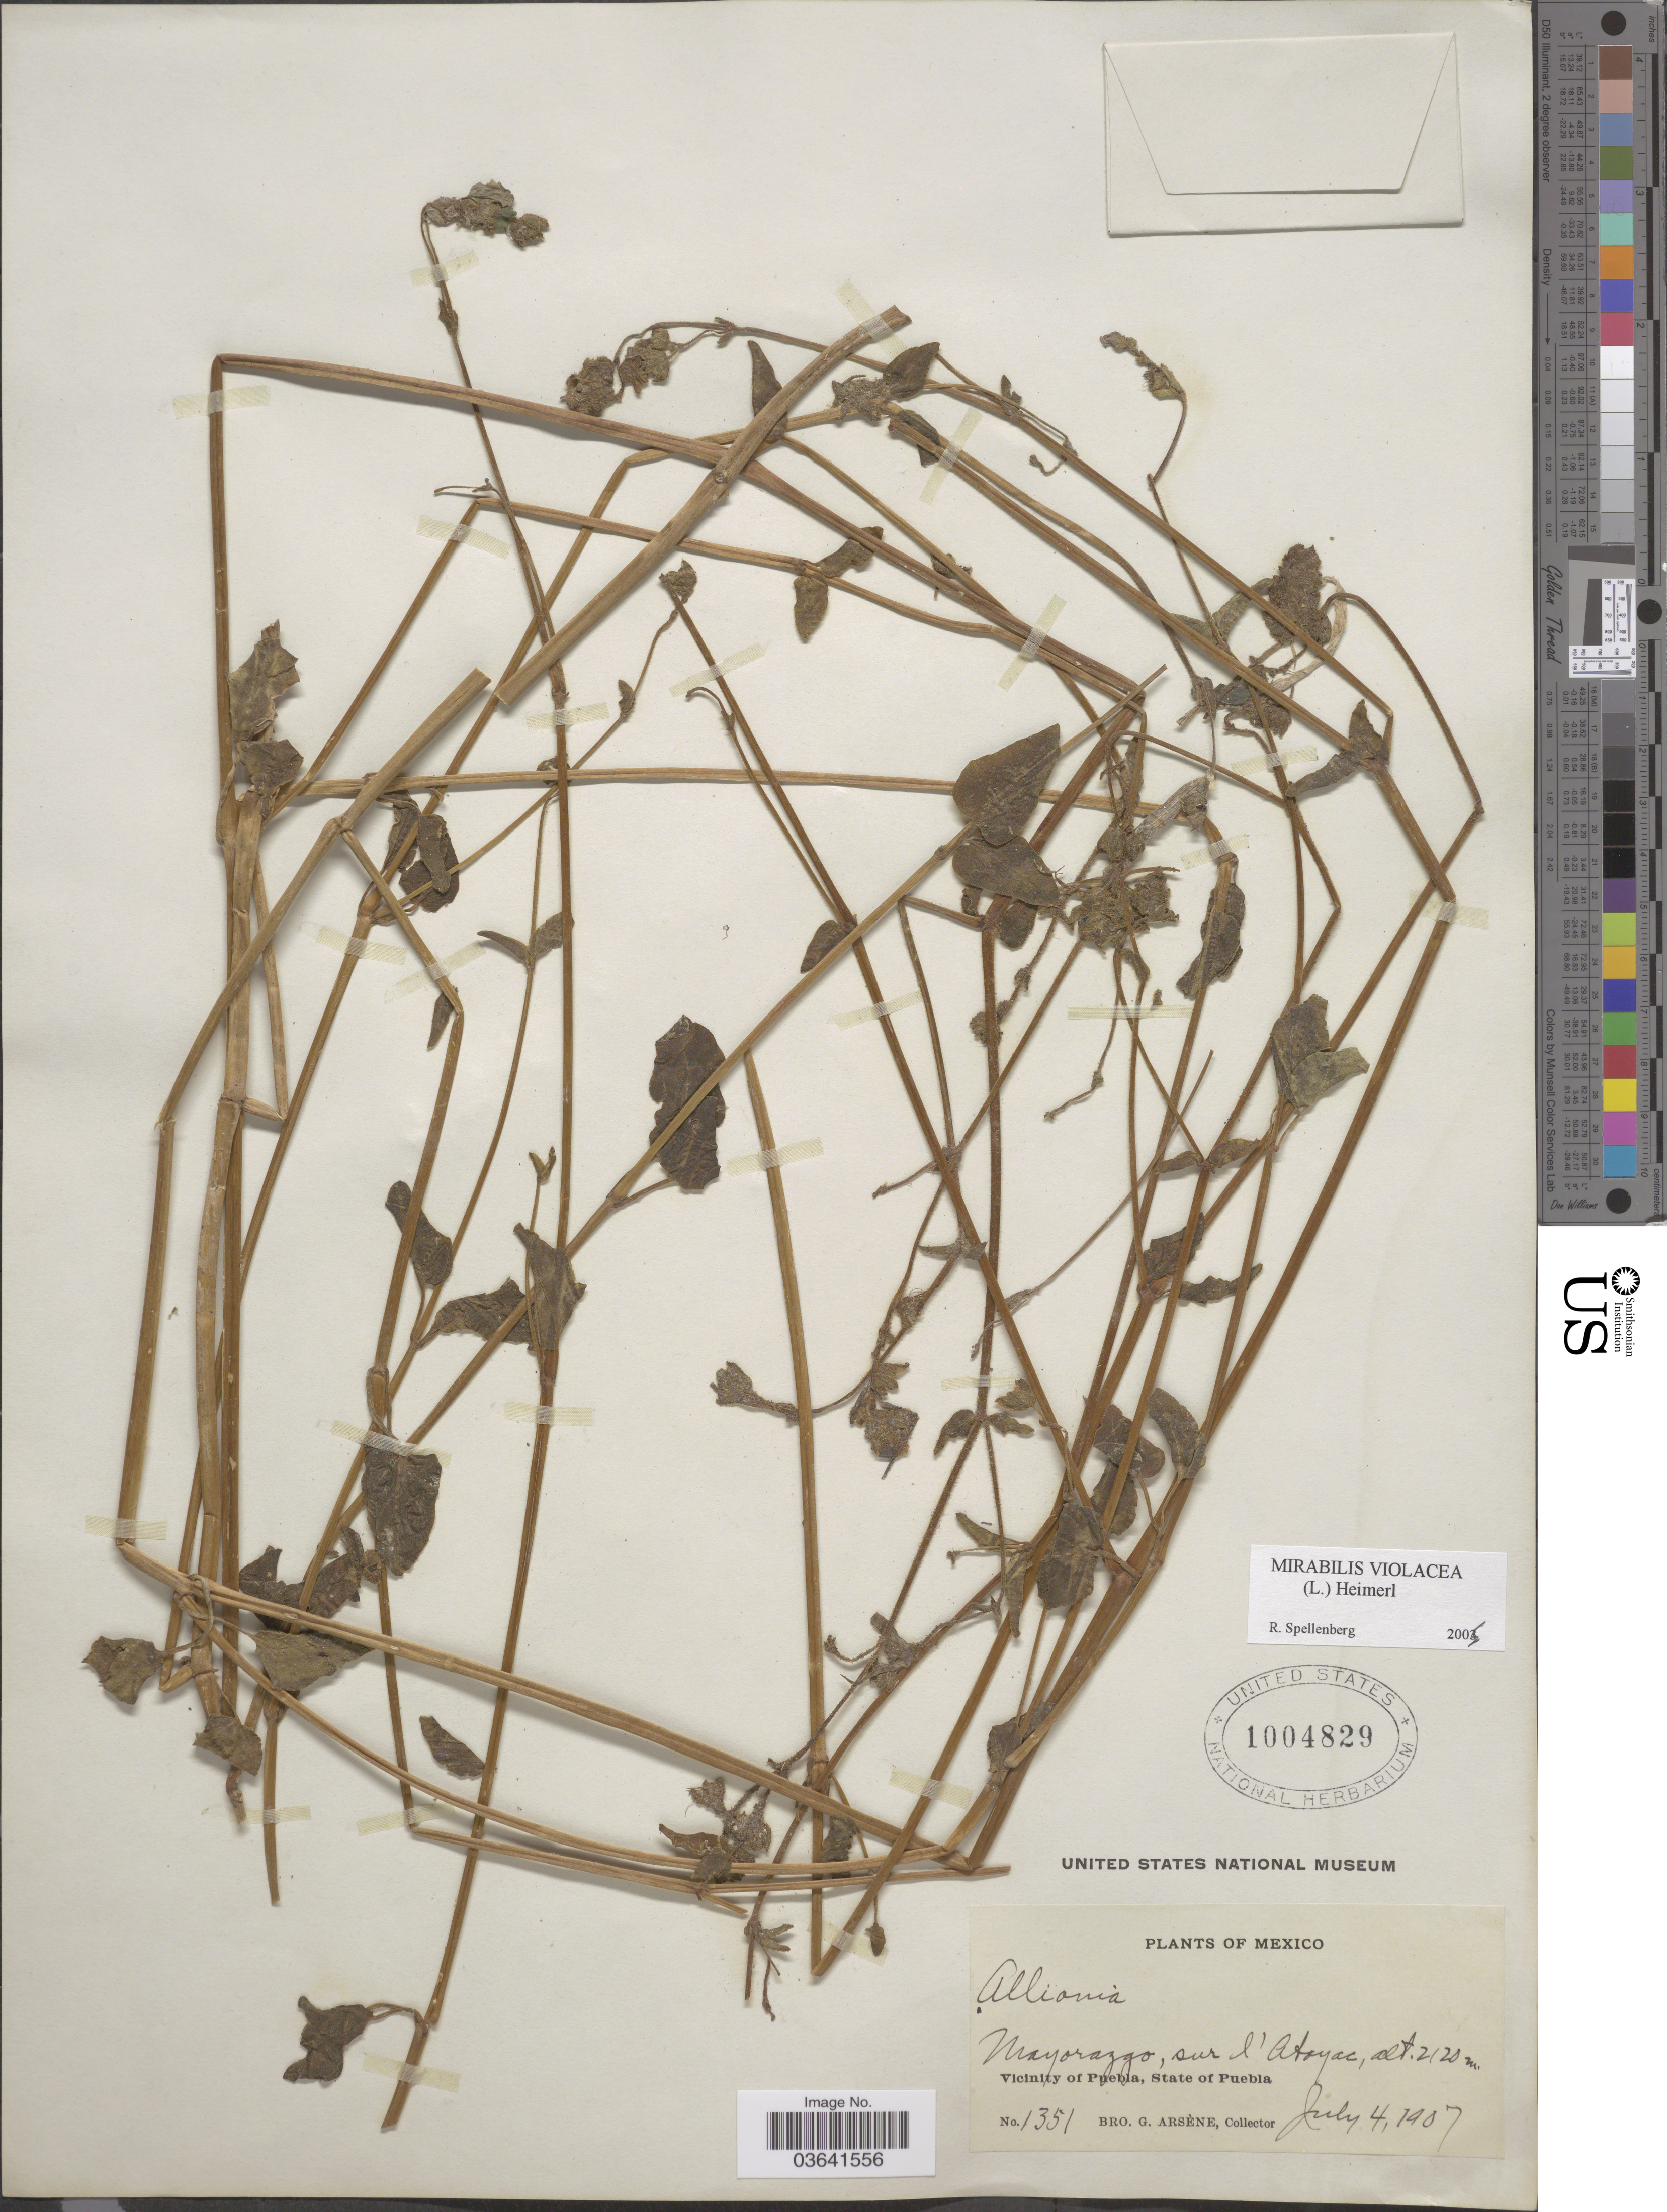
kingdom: Plantae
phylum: Tracheophyta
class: Magnoliopsida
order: Caryophyllales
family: Nyctaginaceae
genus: Mirabilis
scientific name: Mirabilis violacea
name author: (L.) Heimerl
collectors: Bro. G. Arsène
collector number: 1351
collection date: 1907-07-04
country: Mexico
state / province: Puebla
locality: Mayorazgo, sur l'Atoyac. Vicinity of Puebla, State of Puebla.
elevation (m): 2120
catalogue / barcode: US 1004829